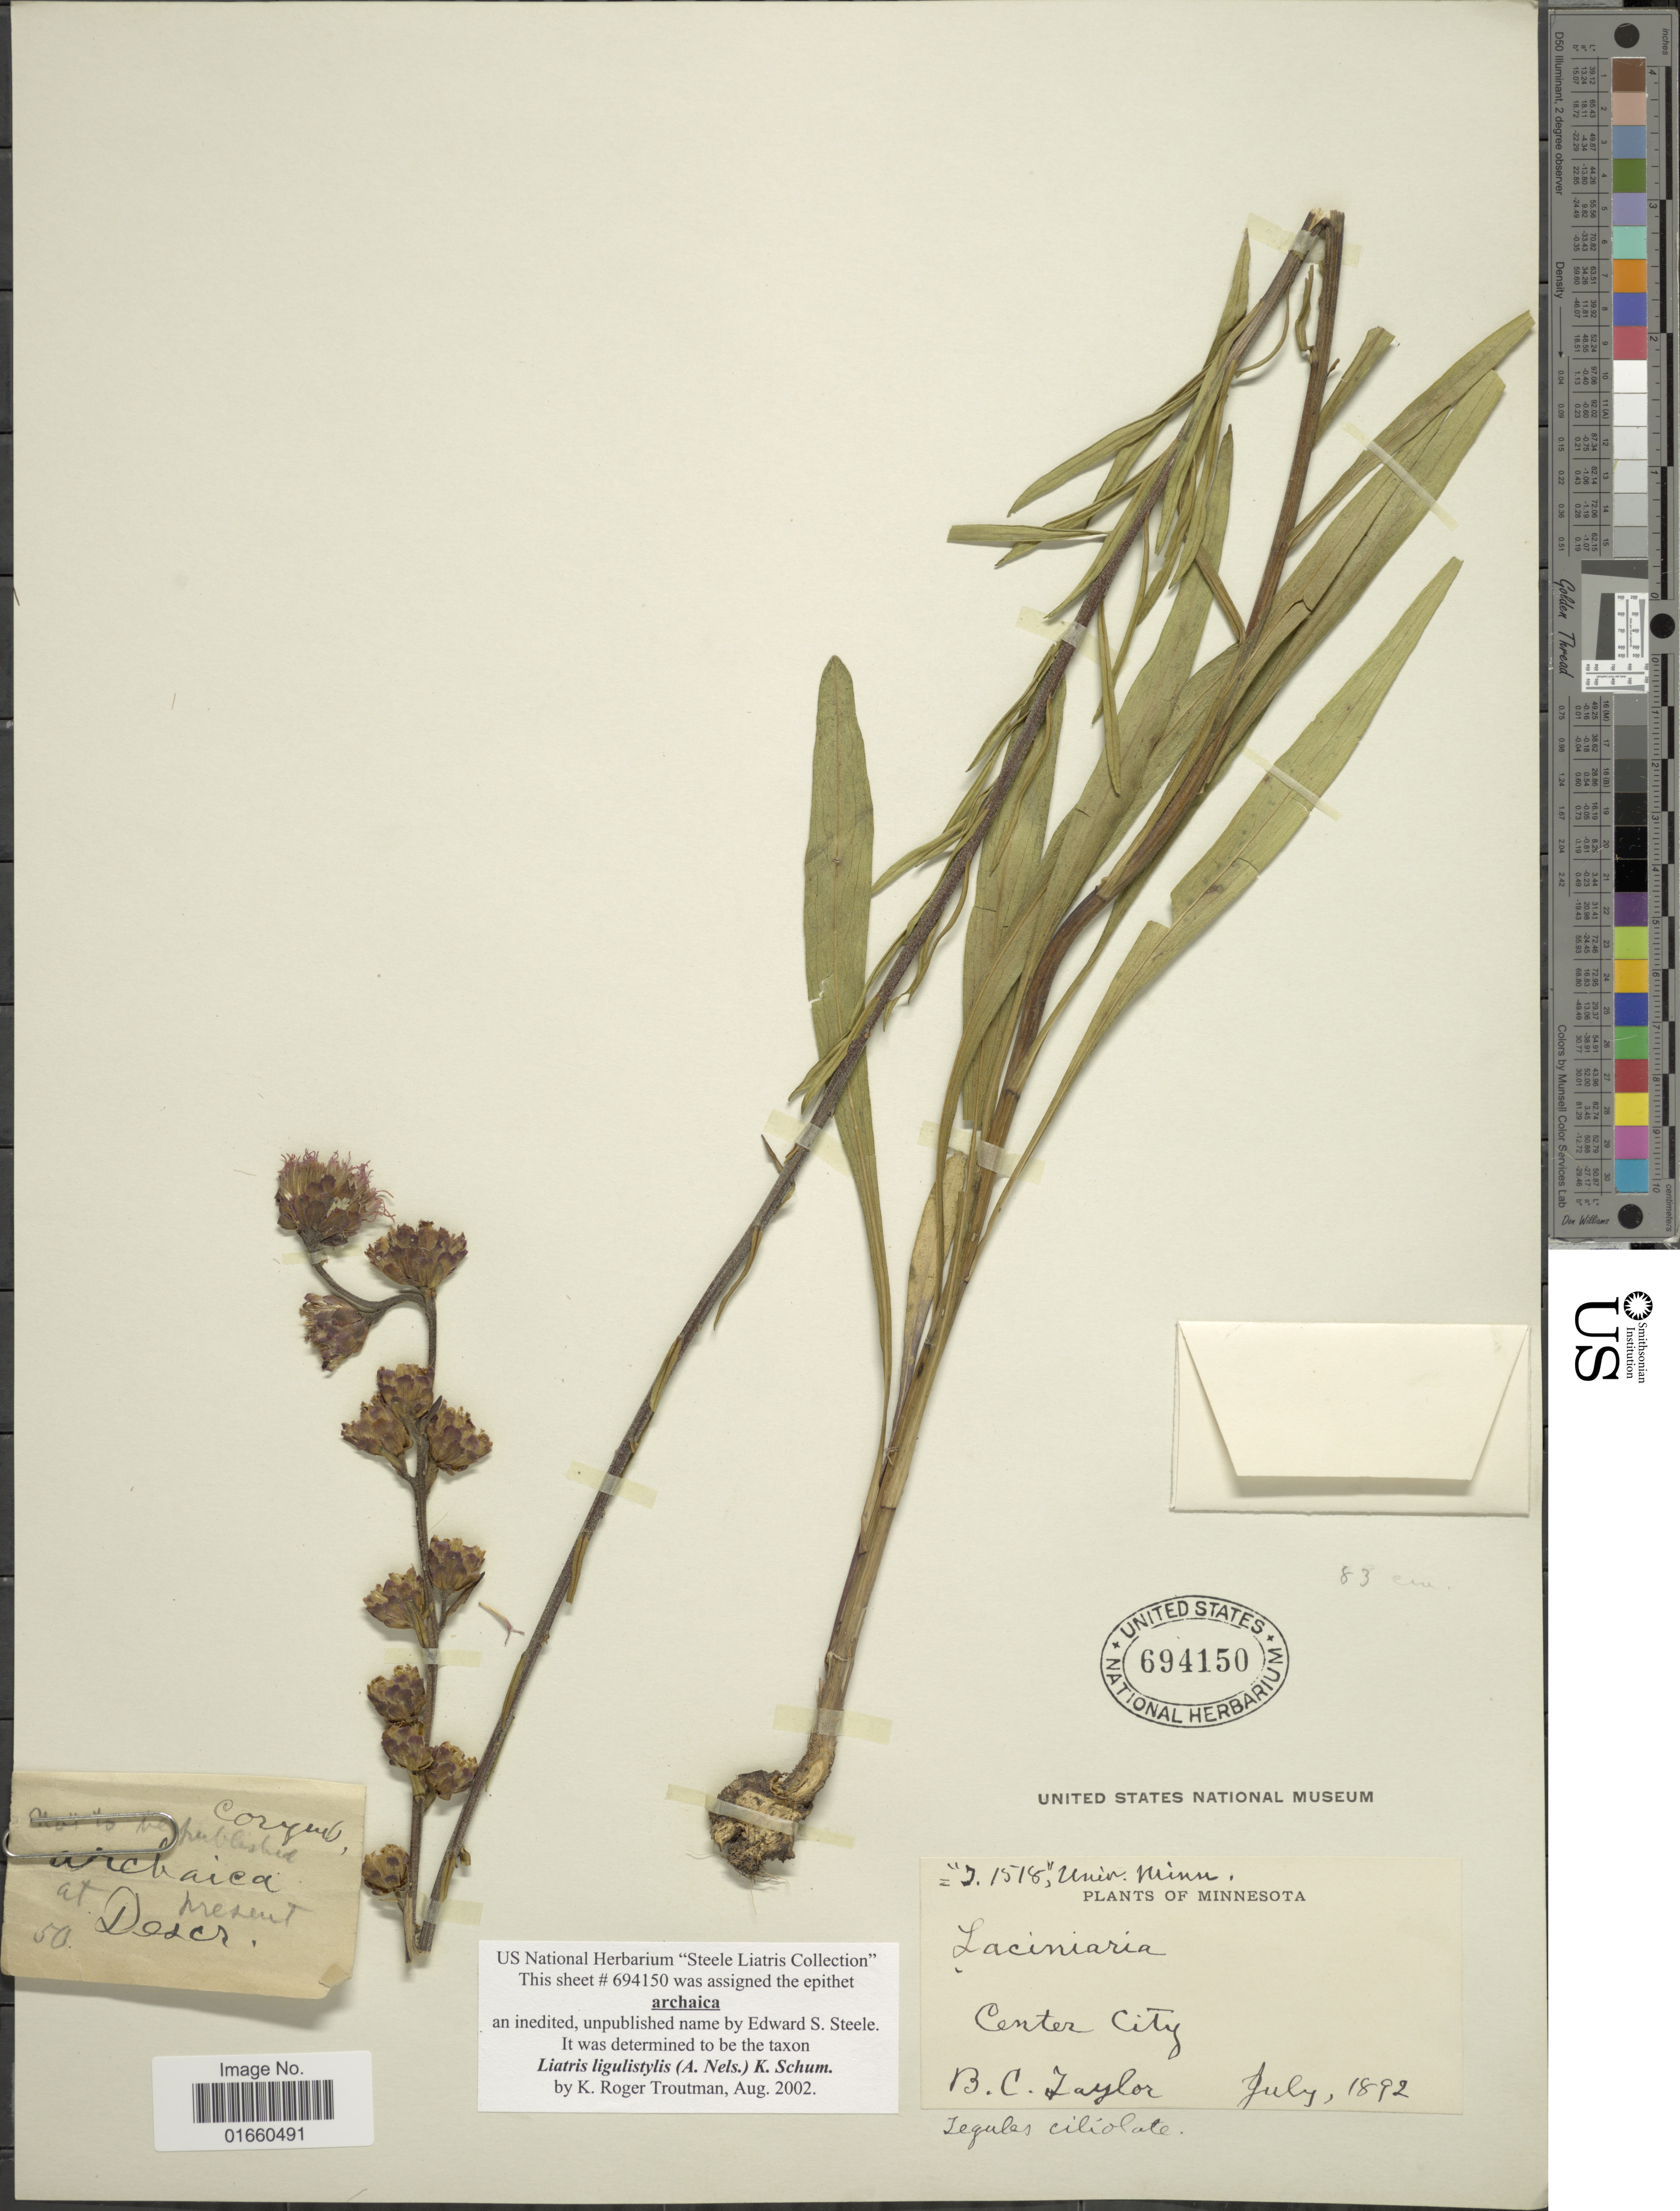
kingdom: Plantae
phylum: Tracheophyta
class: Magnoliopsida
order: Asterales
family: Asteraceae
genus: Liatris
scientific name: Liatris ligulistylis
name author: (A. Nelson) K. Schum.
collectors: B. C. Taylor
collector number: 1518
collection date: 1892-07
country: United States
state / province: Minnesota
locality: Center City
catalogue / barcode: US 694150